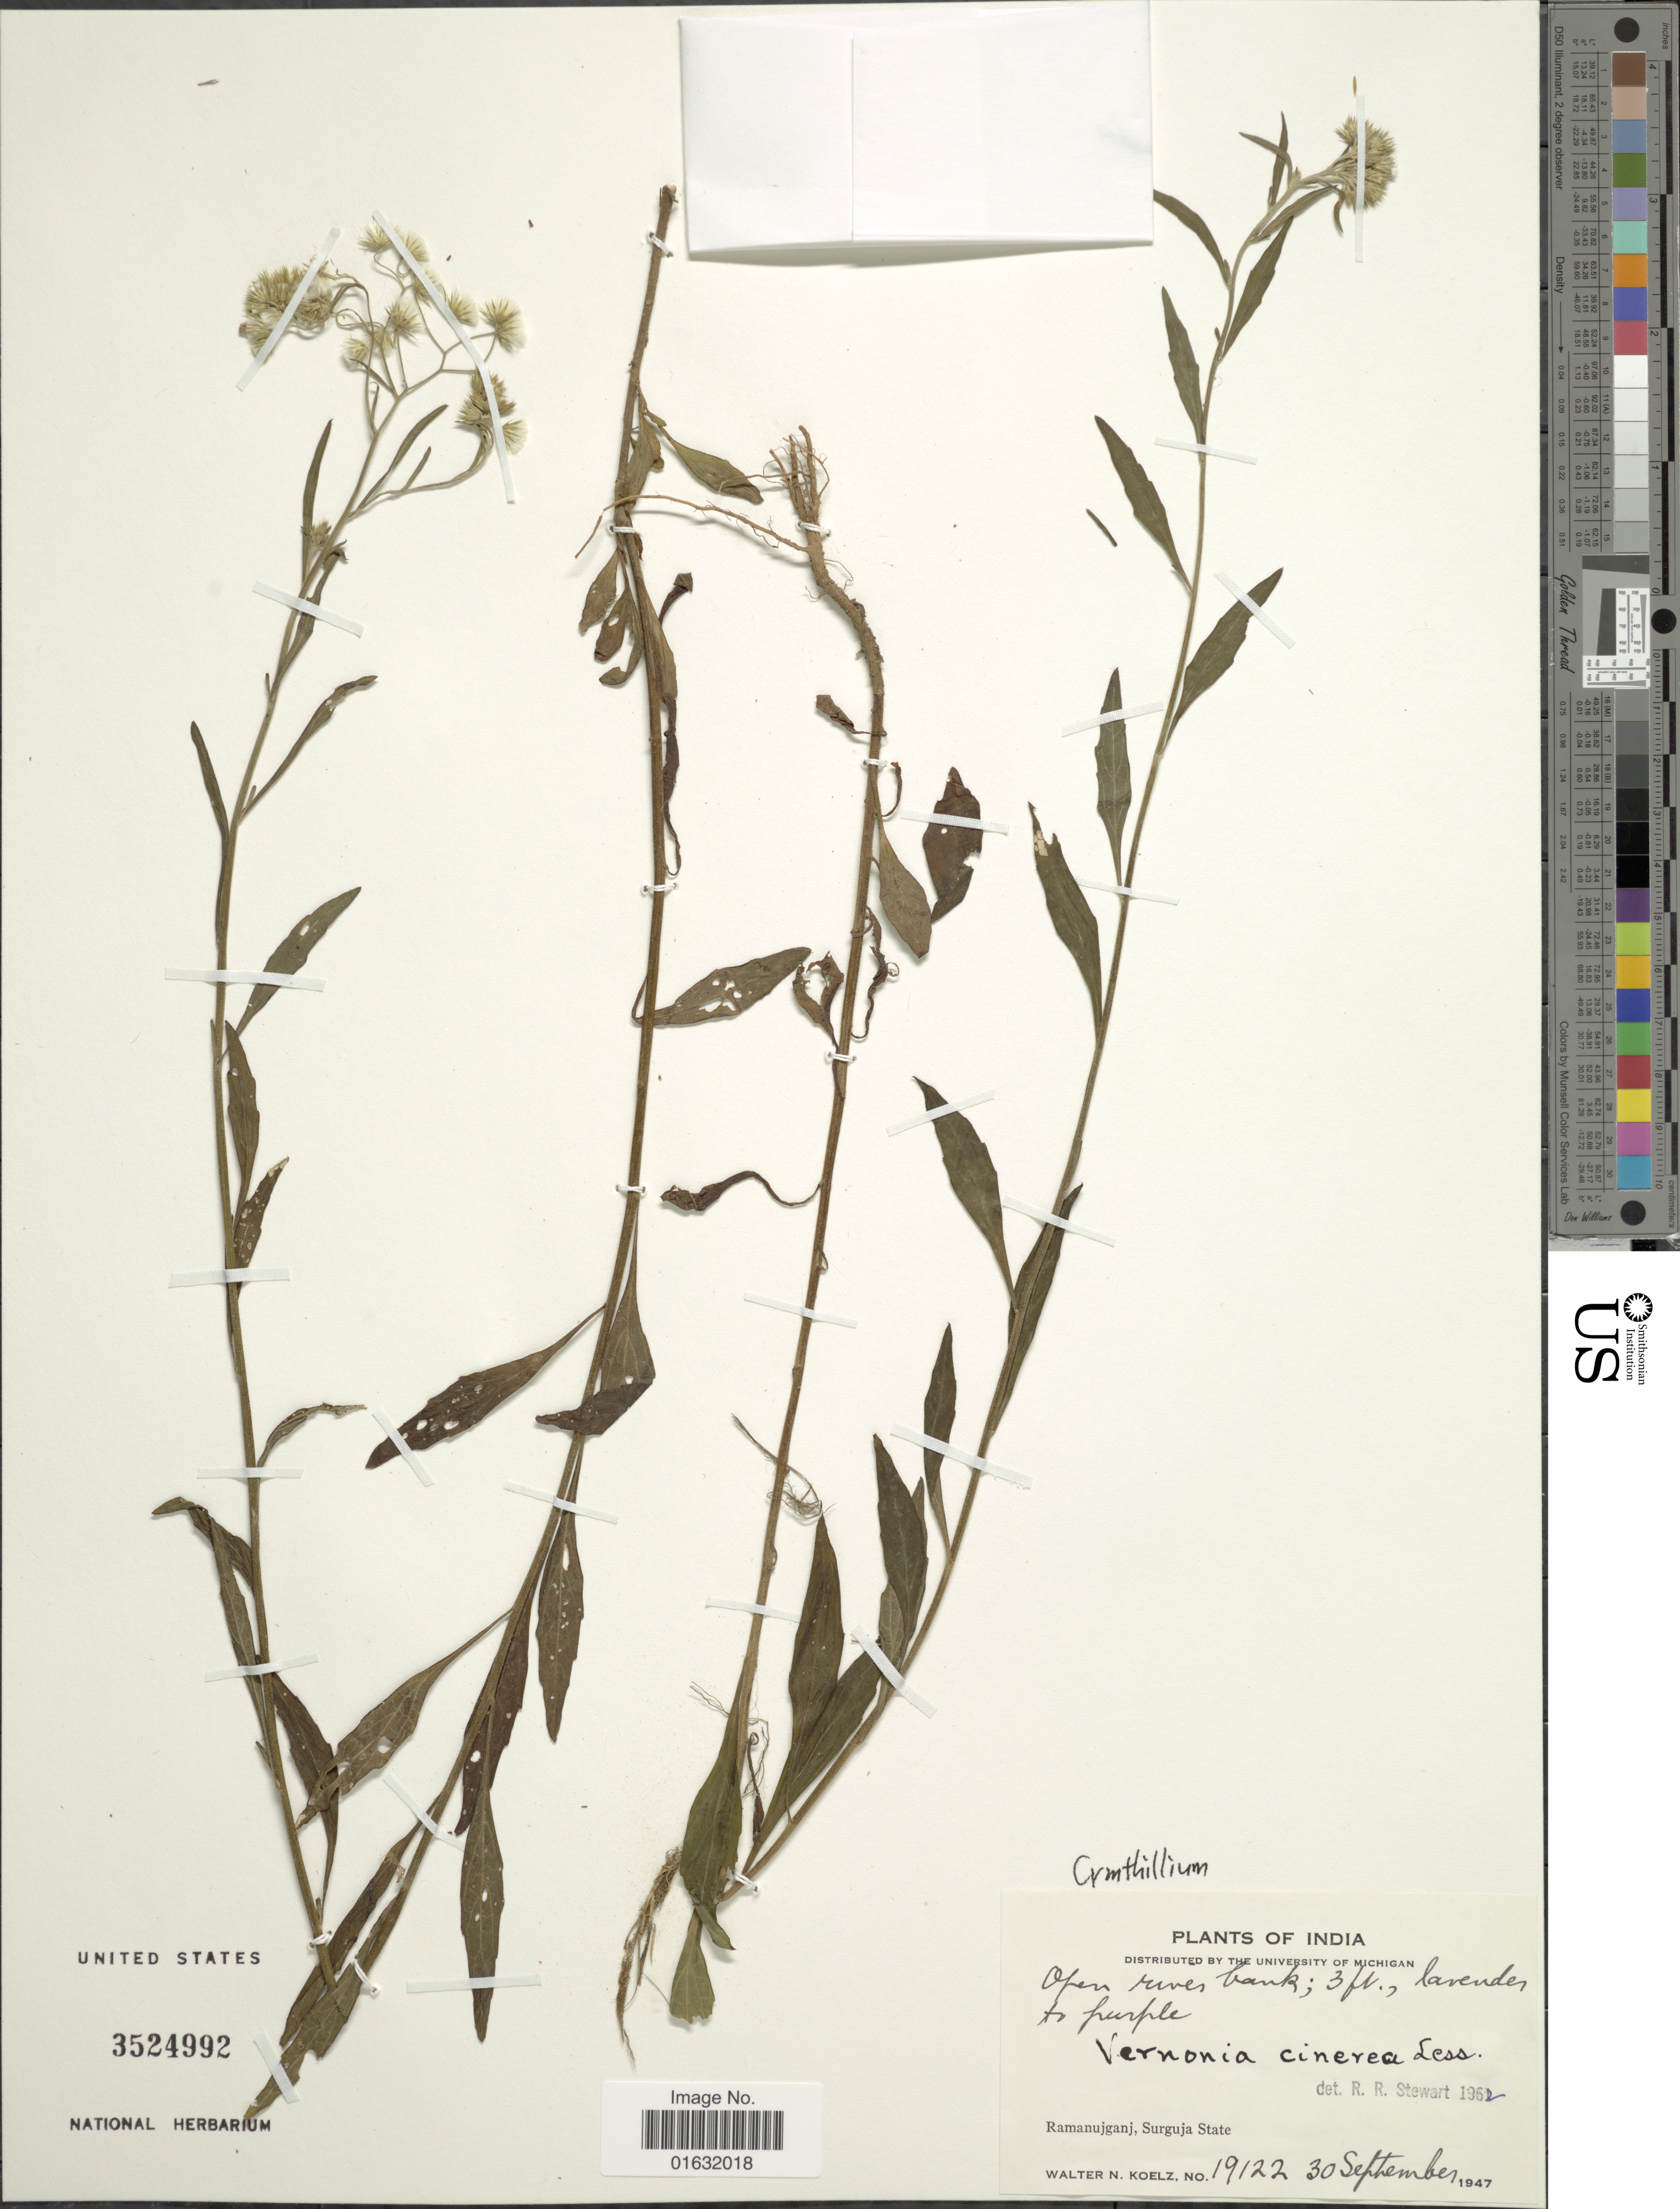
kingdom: Plantae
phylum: Tracheophyta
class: Magnoliopsida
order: Asterales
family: Asteraceae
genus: Cyanthillium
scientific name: Cyanthillium cinereum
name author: (L.) H. Rob.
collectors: W. N. Koelz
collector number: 19122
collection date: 1947-09-30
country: India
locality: India, Ramanujganj, Surguja State.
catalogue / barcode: US 3524992